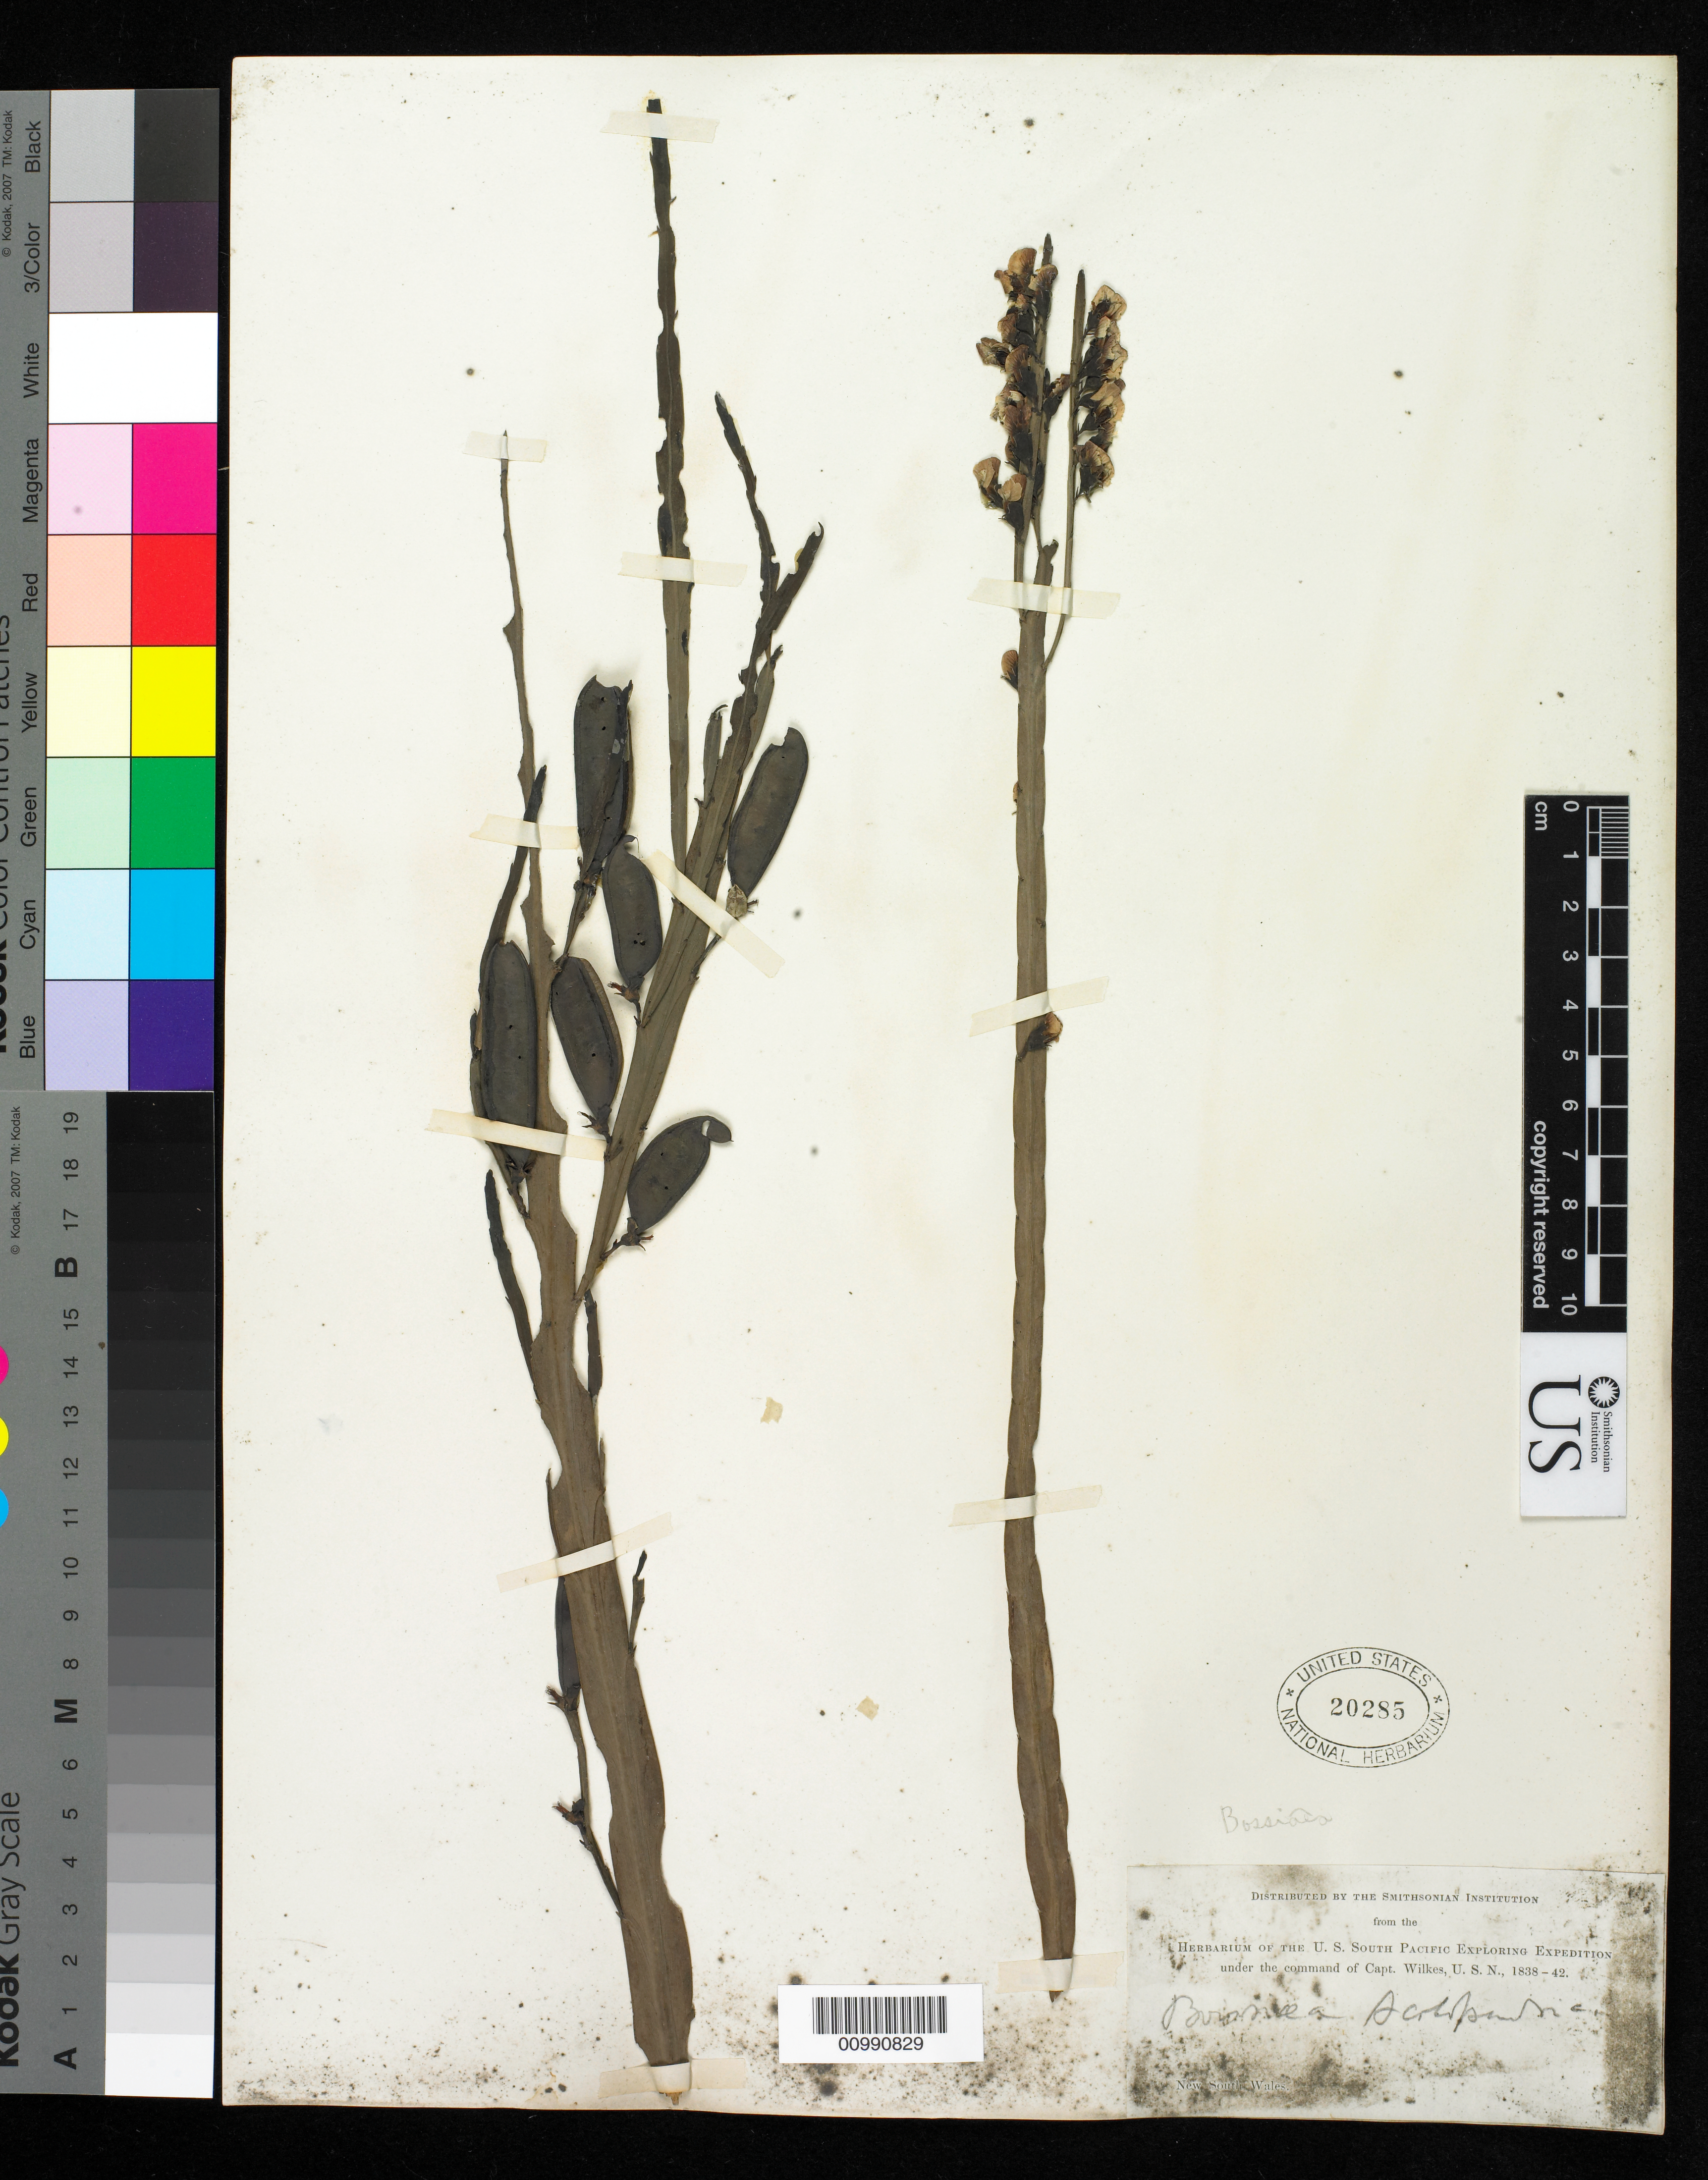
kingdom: Plantae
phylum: Tracheophyta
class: Magnoliopsida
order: Fabales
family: Fabaceae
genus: Bossiaea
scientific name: Bossiaea scolopendria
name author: Sm.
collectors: Wilkes Explor. Exped.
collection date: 1838/1842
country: Australia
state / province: New South Wales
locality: New South Wales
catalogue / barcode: US 20285